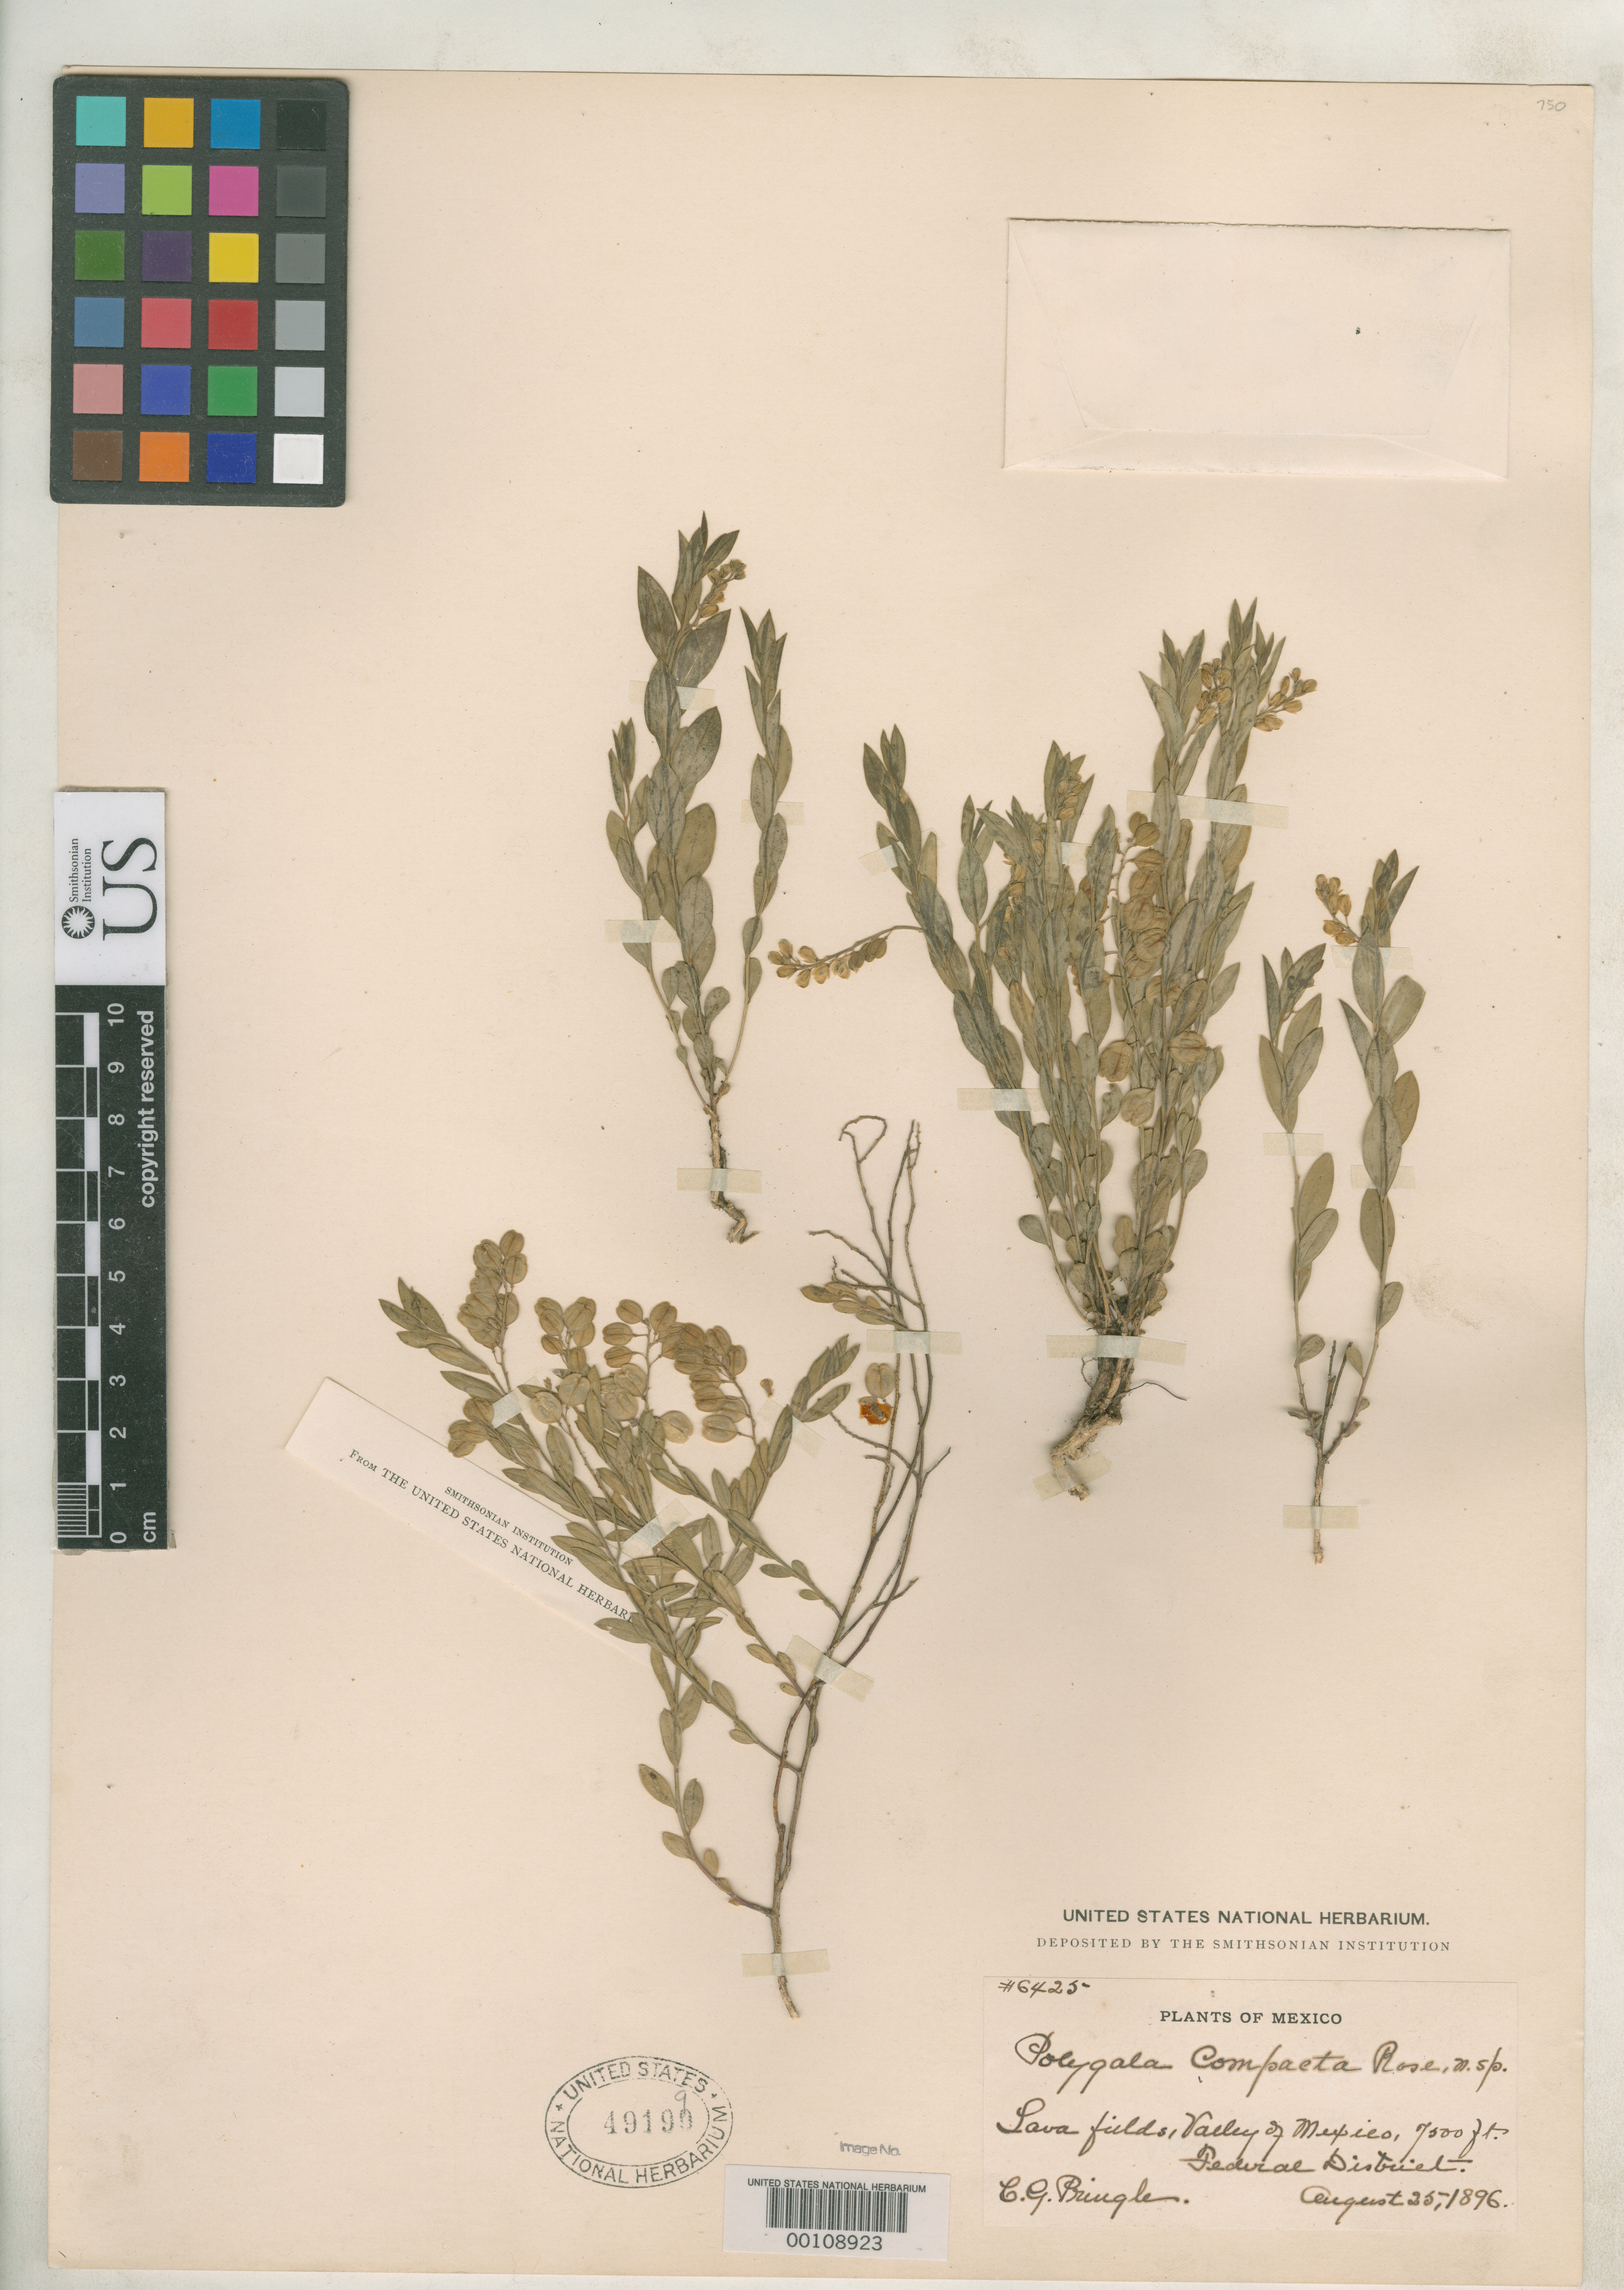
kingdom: Plantae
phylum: Tracheophyta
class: Magnoliopsida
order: Fabales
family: Polygalaceae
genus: Polygala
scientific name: Polygala compacta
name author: Rose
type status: Holotype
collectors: C. G. Pringle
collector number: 6425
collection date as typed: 25 Aug 1896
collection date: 1896-08-25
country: Mexico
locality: Valley of Mexico.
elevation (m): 2286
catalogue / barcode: US 49199